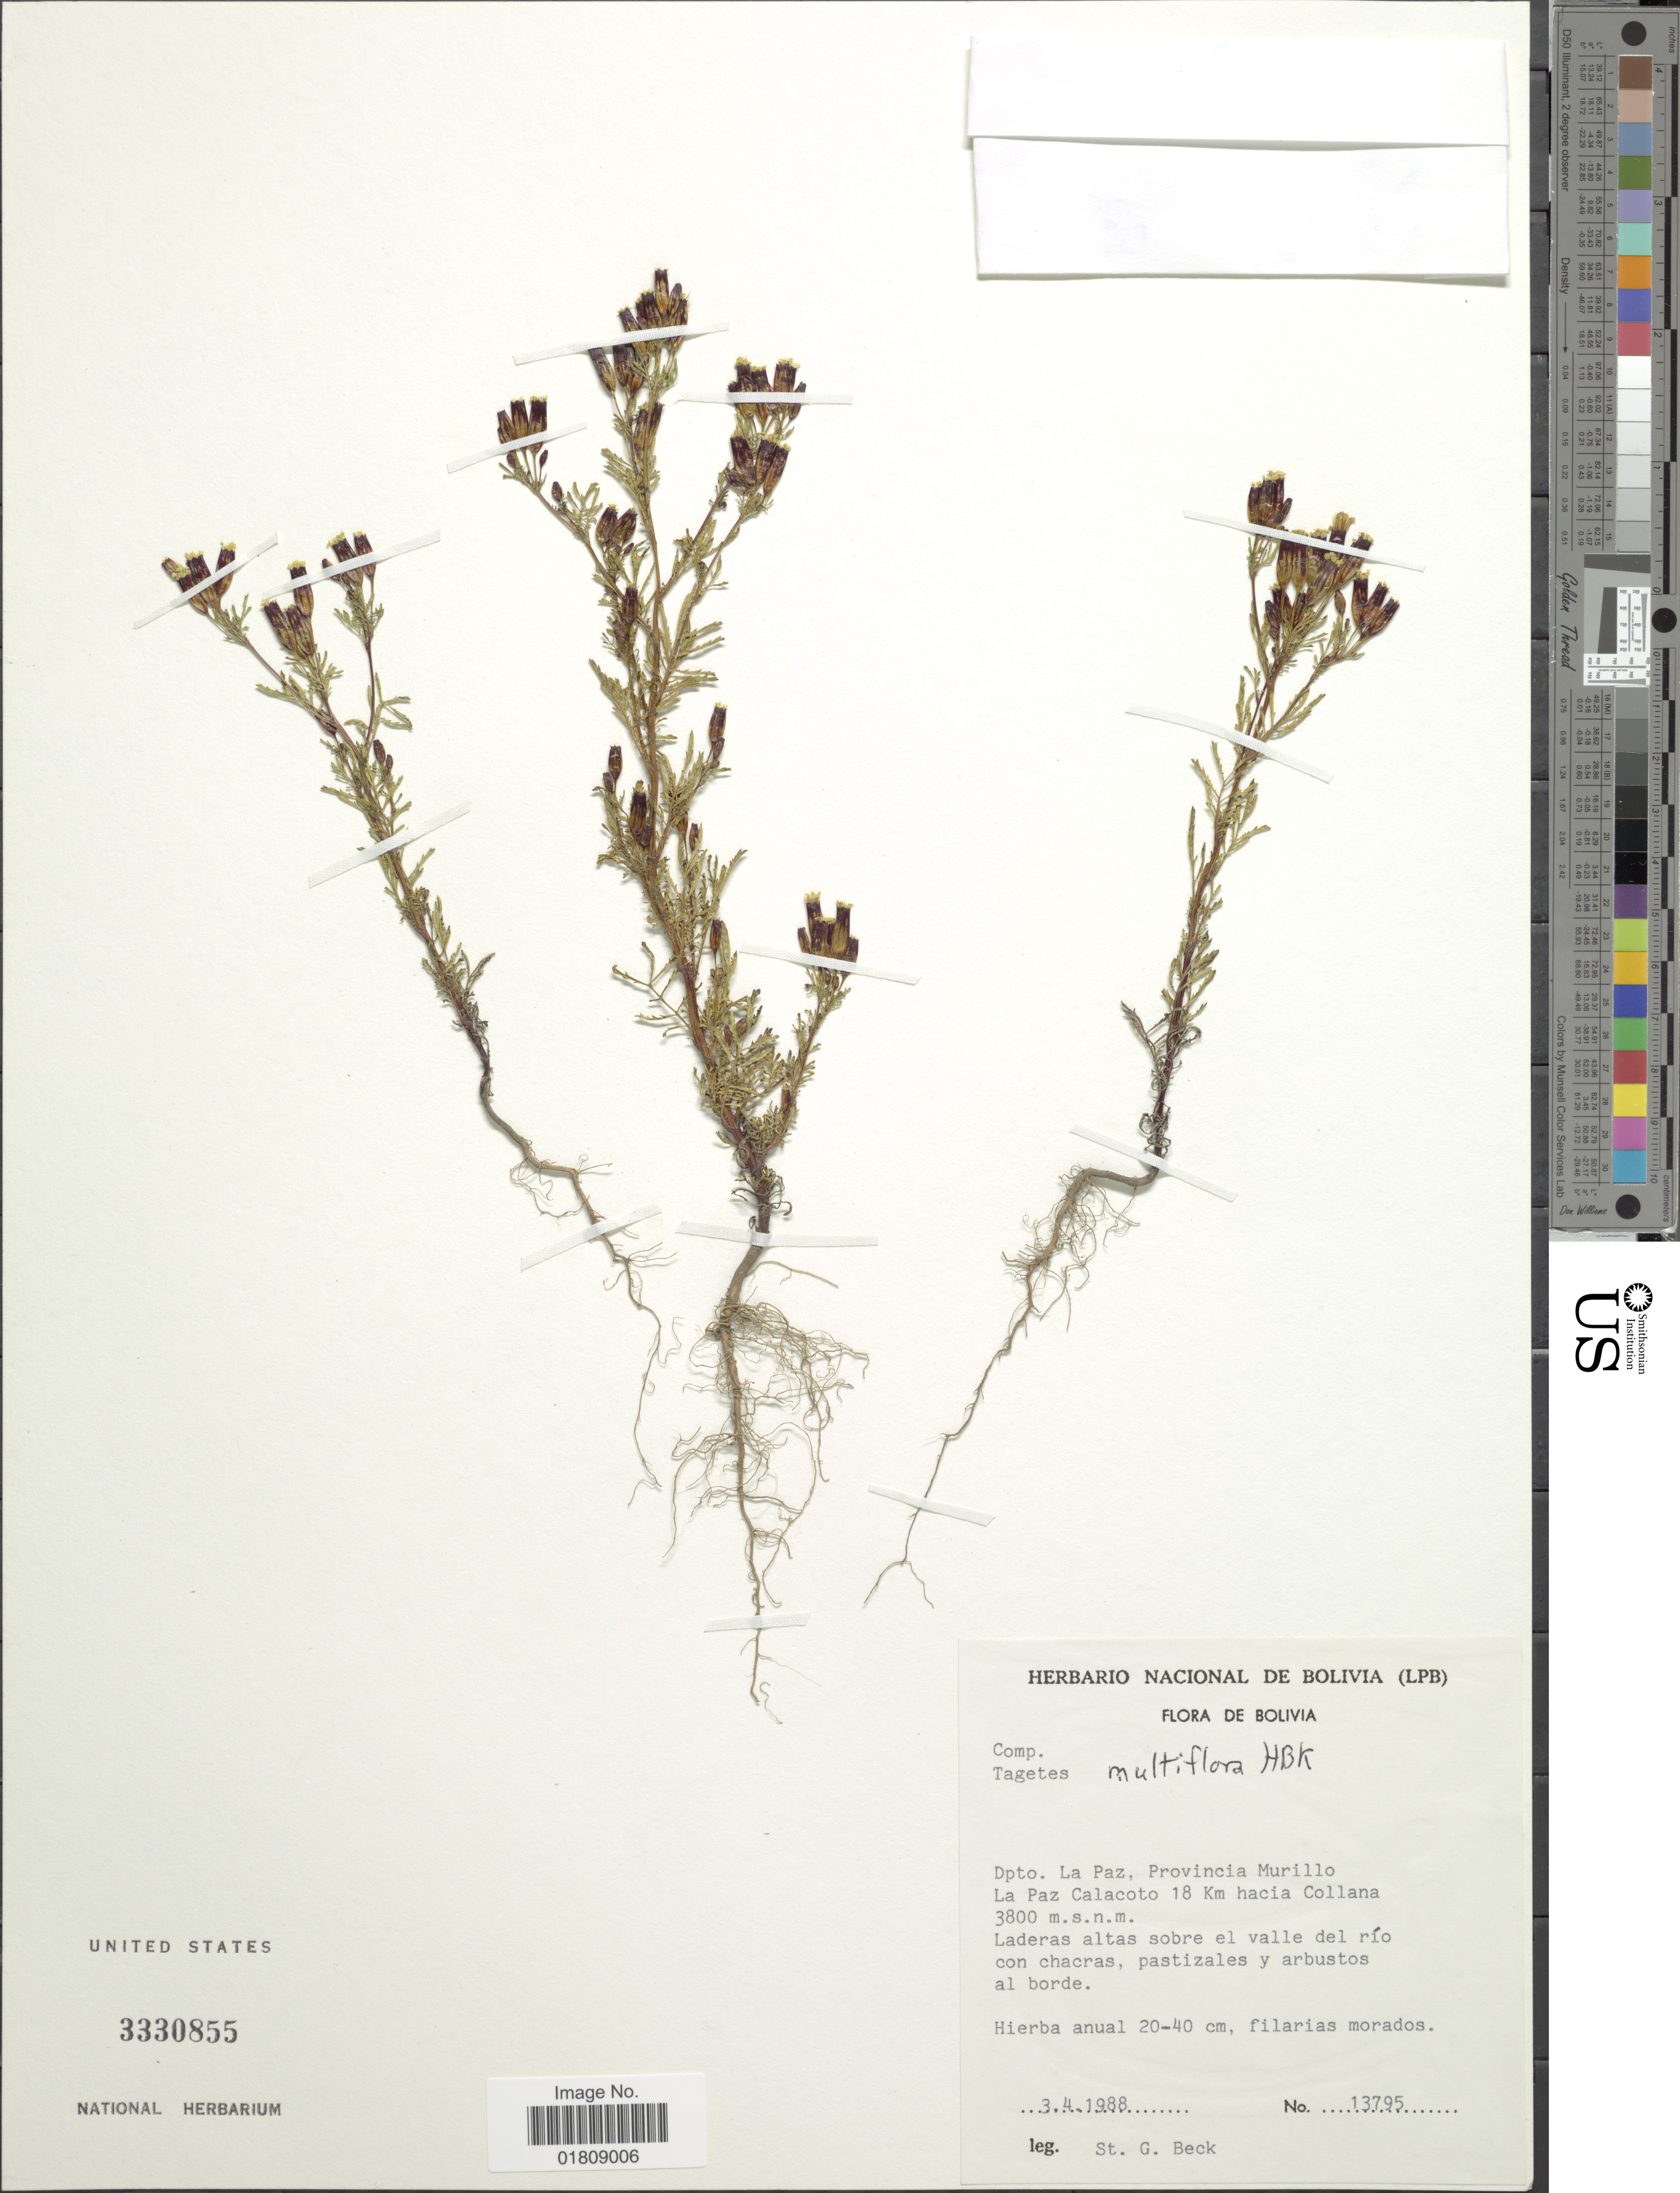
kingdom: Plantae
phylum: Tracheophyta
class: Magnoliopsida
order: Asterales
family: Asteraceae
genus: Tagetes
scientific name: Tagetes multiflora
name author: Kunth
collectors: S. G. Beck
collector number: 13795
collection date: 1988-04-03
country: Bolivia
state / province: La Paz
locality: Provincia Murillo, La Paz Calacoto 18 km hacia Collana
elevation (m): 3800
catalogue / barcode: US 3330855